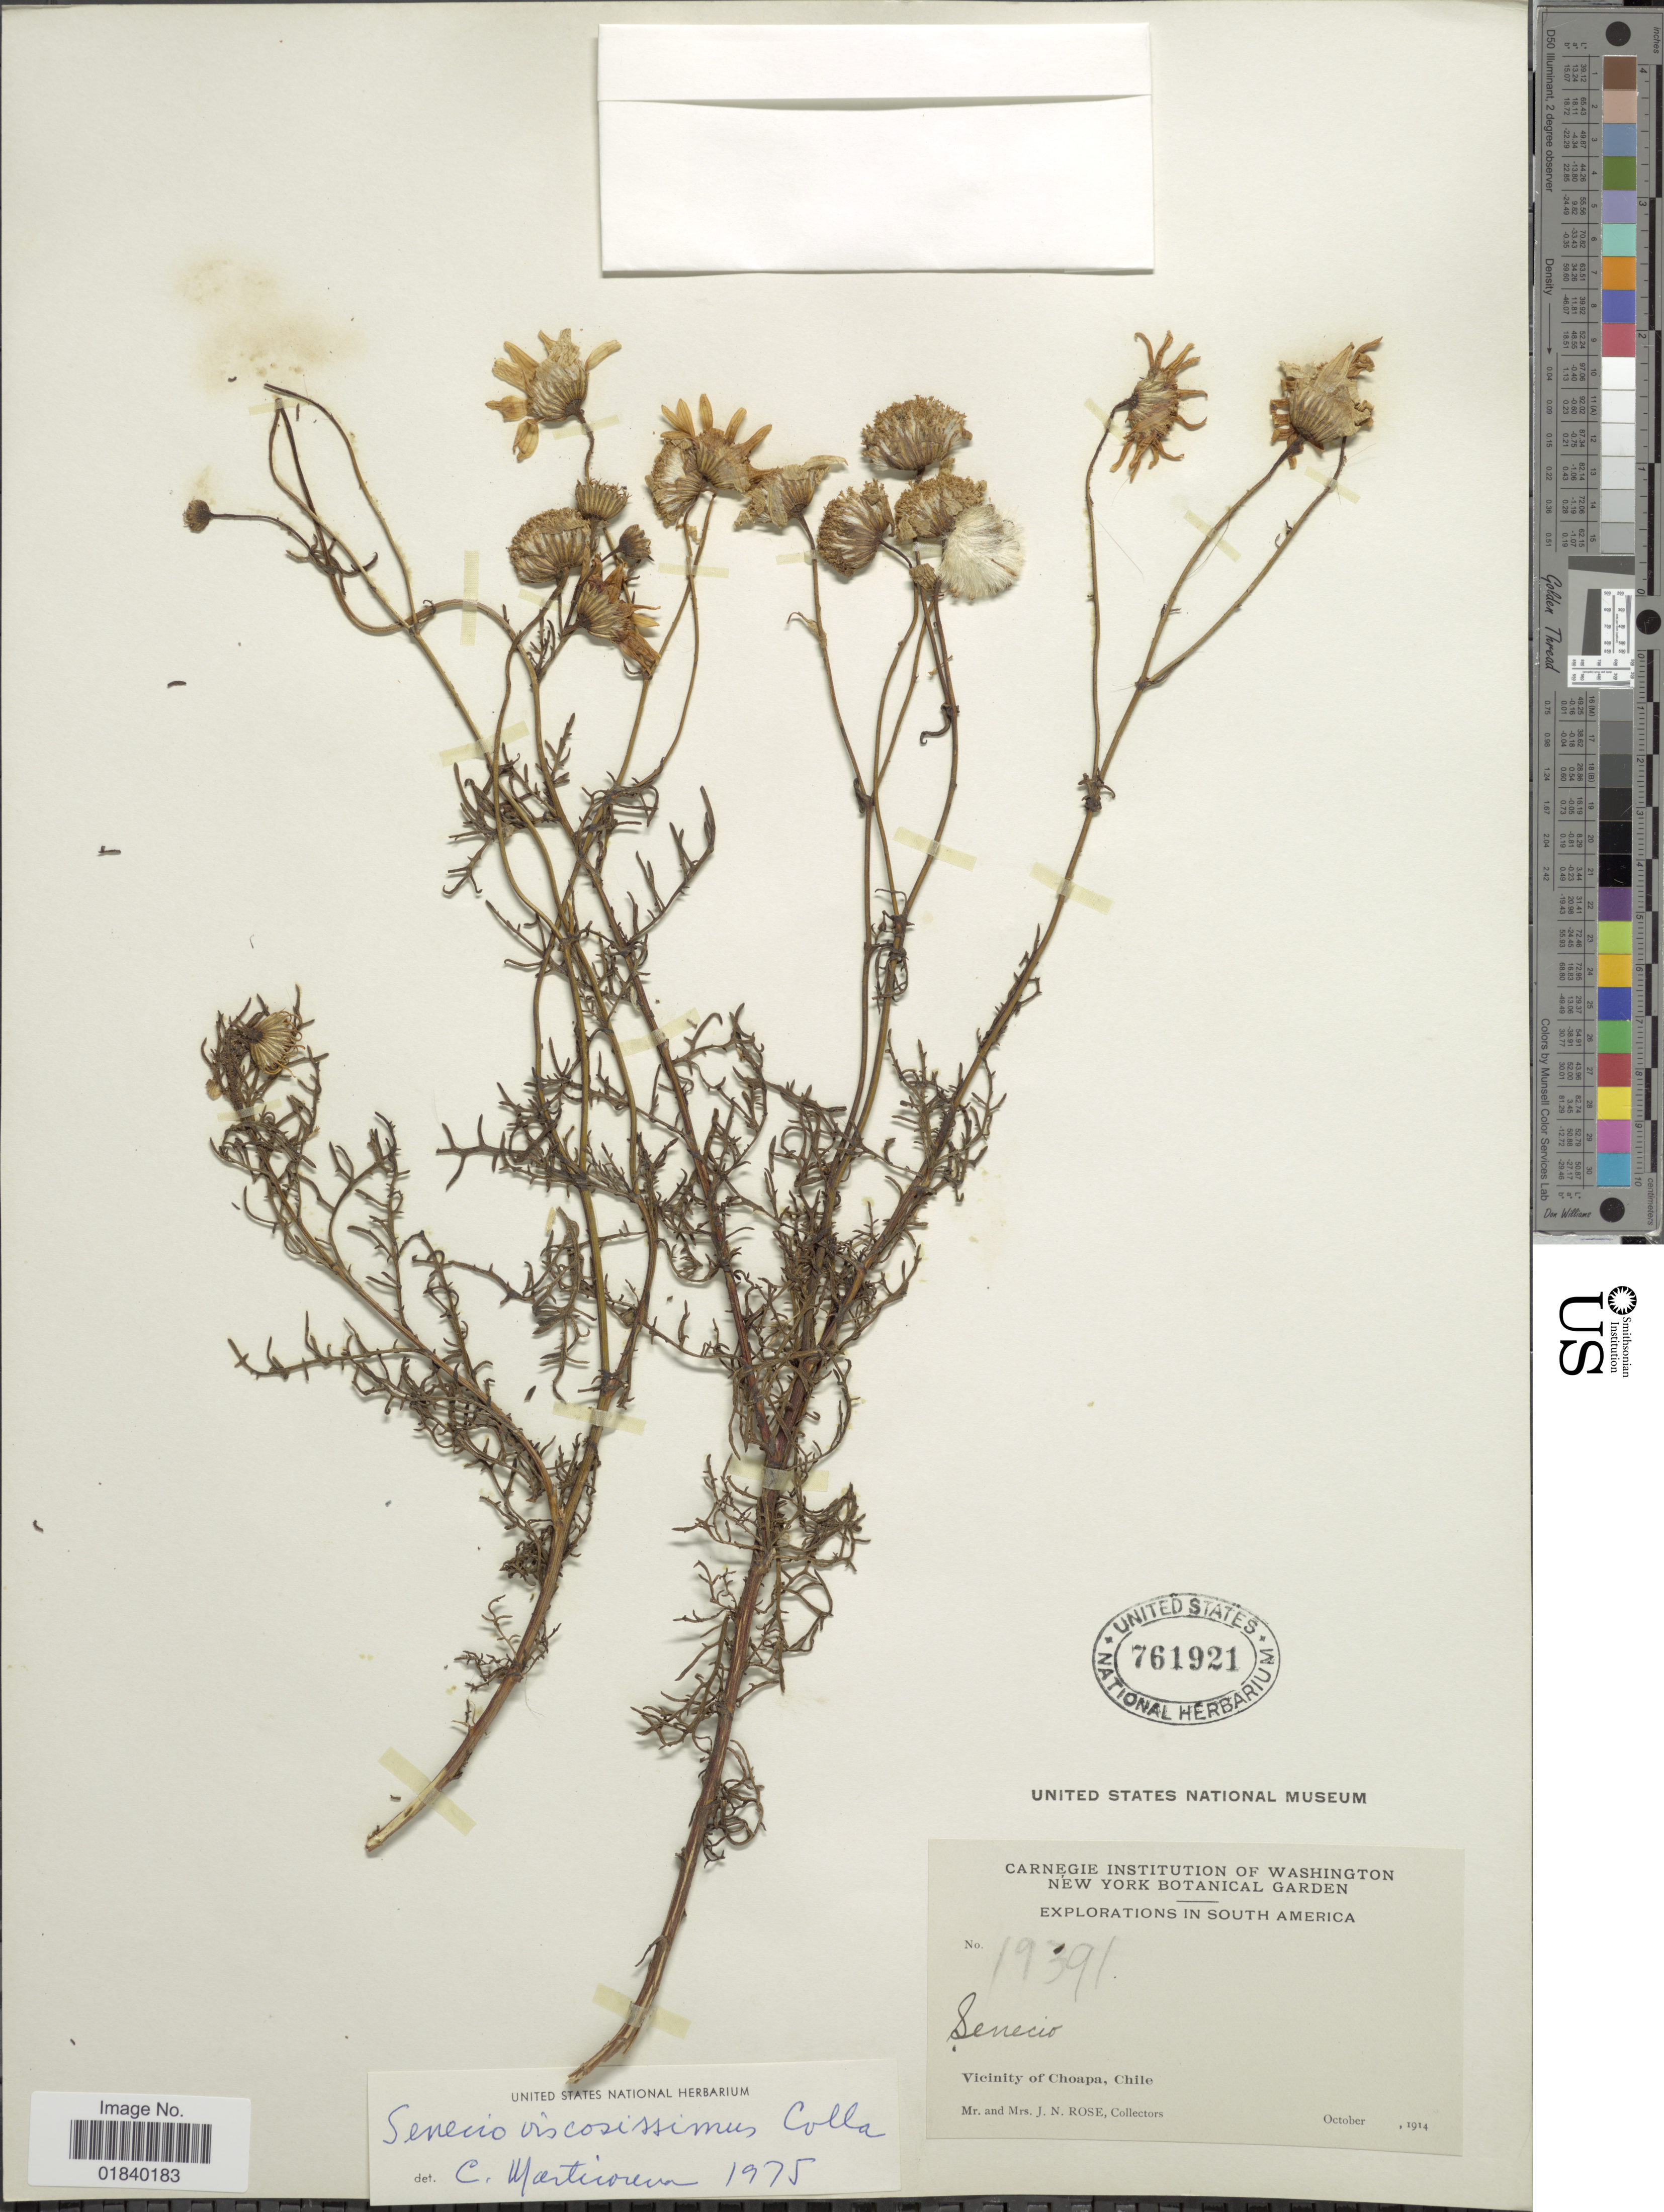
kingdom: Plantae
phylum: Tracheophyta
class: Magnoliopsida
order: Asterales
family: Asteraceae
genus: Senecio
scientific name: Senecio viscosissimus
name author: Colla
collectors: J. N. Rose & L. B. Rose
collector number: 19391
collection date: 1914-10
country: Chile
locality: Vicinity of Choapa, Chile.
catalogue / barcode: US 761921